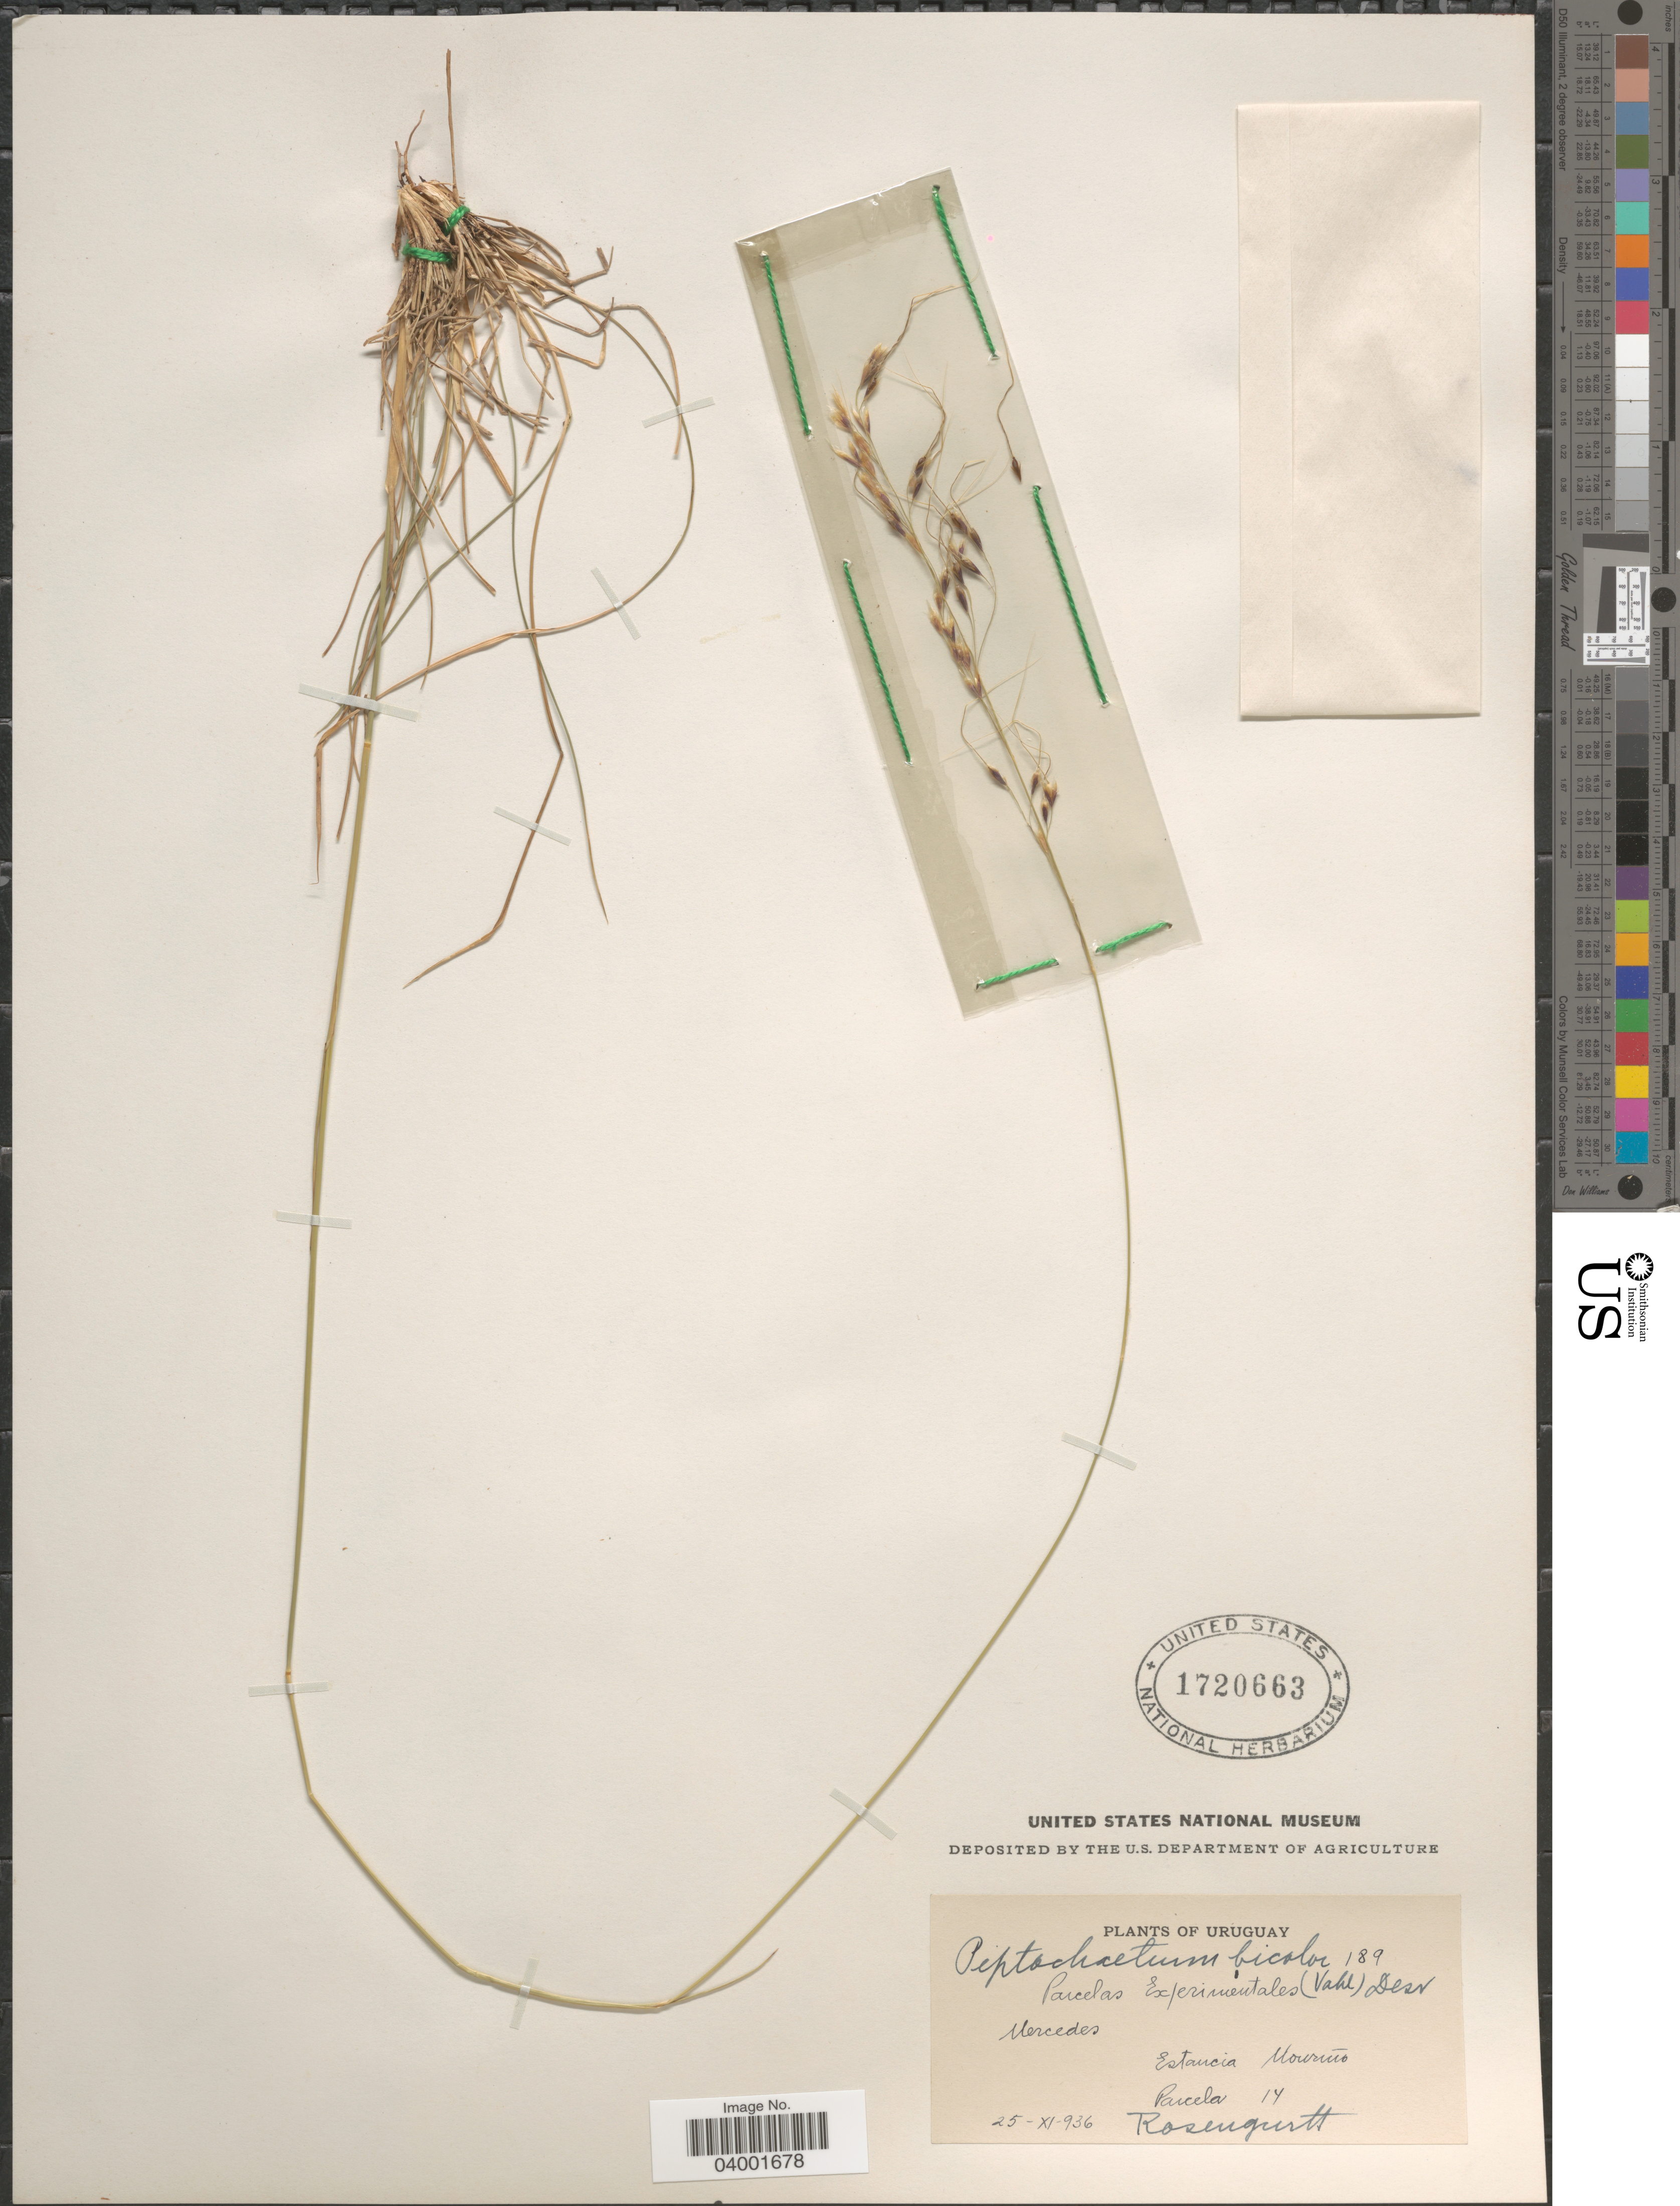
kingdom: Plantae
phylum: Tracheophyta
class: Liliopsida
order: Poales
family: Poaceae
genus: Piptochaetium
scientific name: Piptochaetium bicolor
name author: (Vahl) É. Desv.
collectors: Rosengurtt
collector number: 189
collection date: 1936-11-25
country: Uruguay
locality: Mercedes. Estancia Mouriño. Parcela 14.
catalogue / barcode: US 1720663